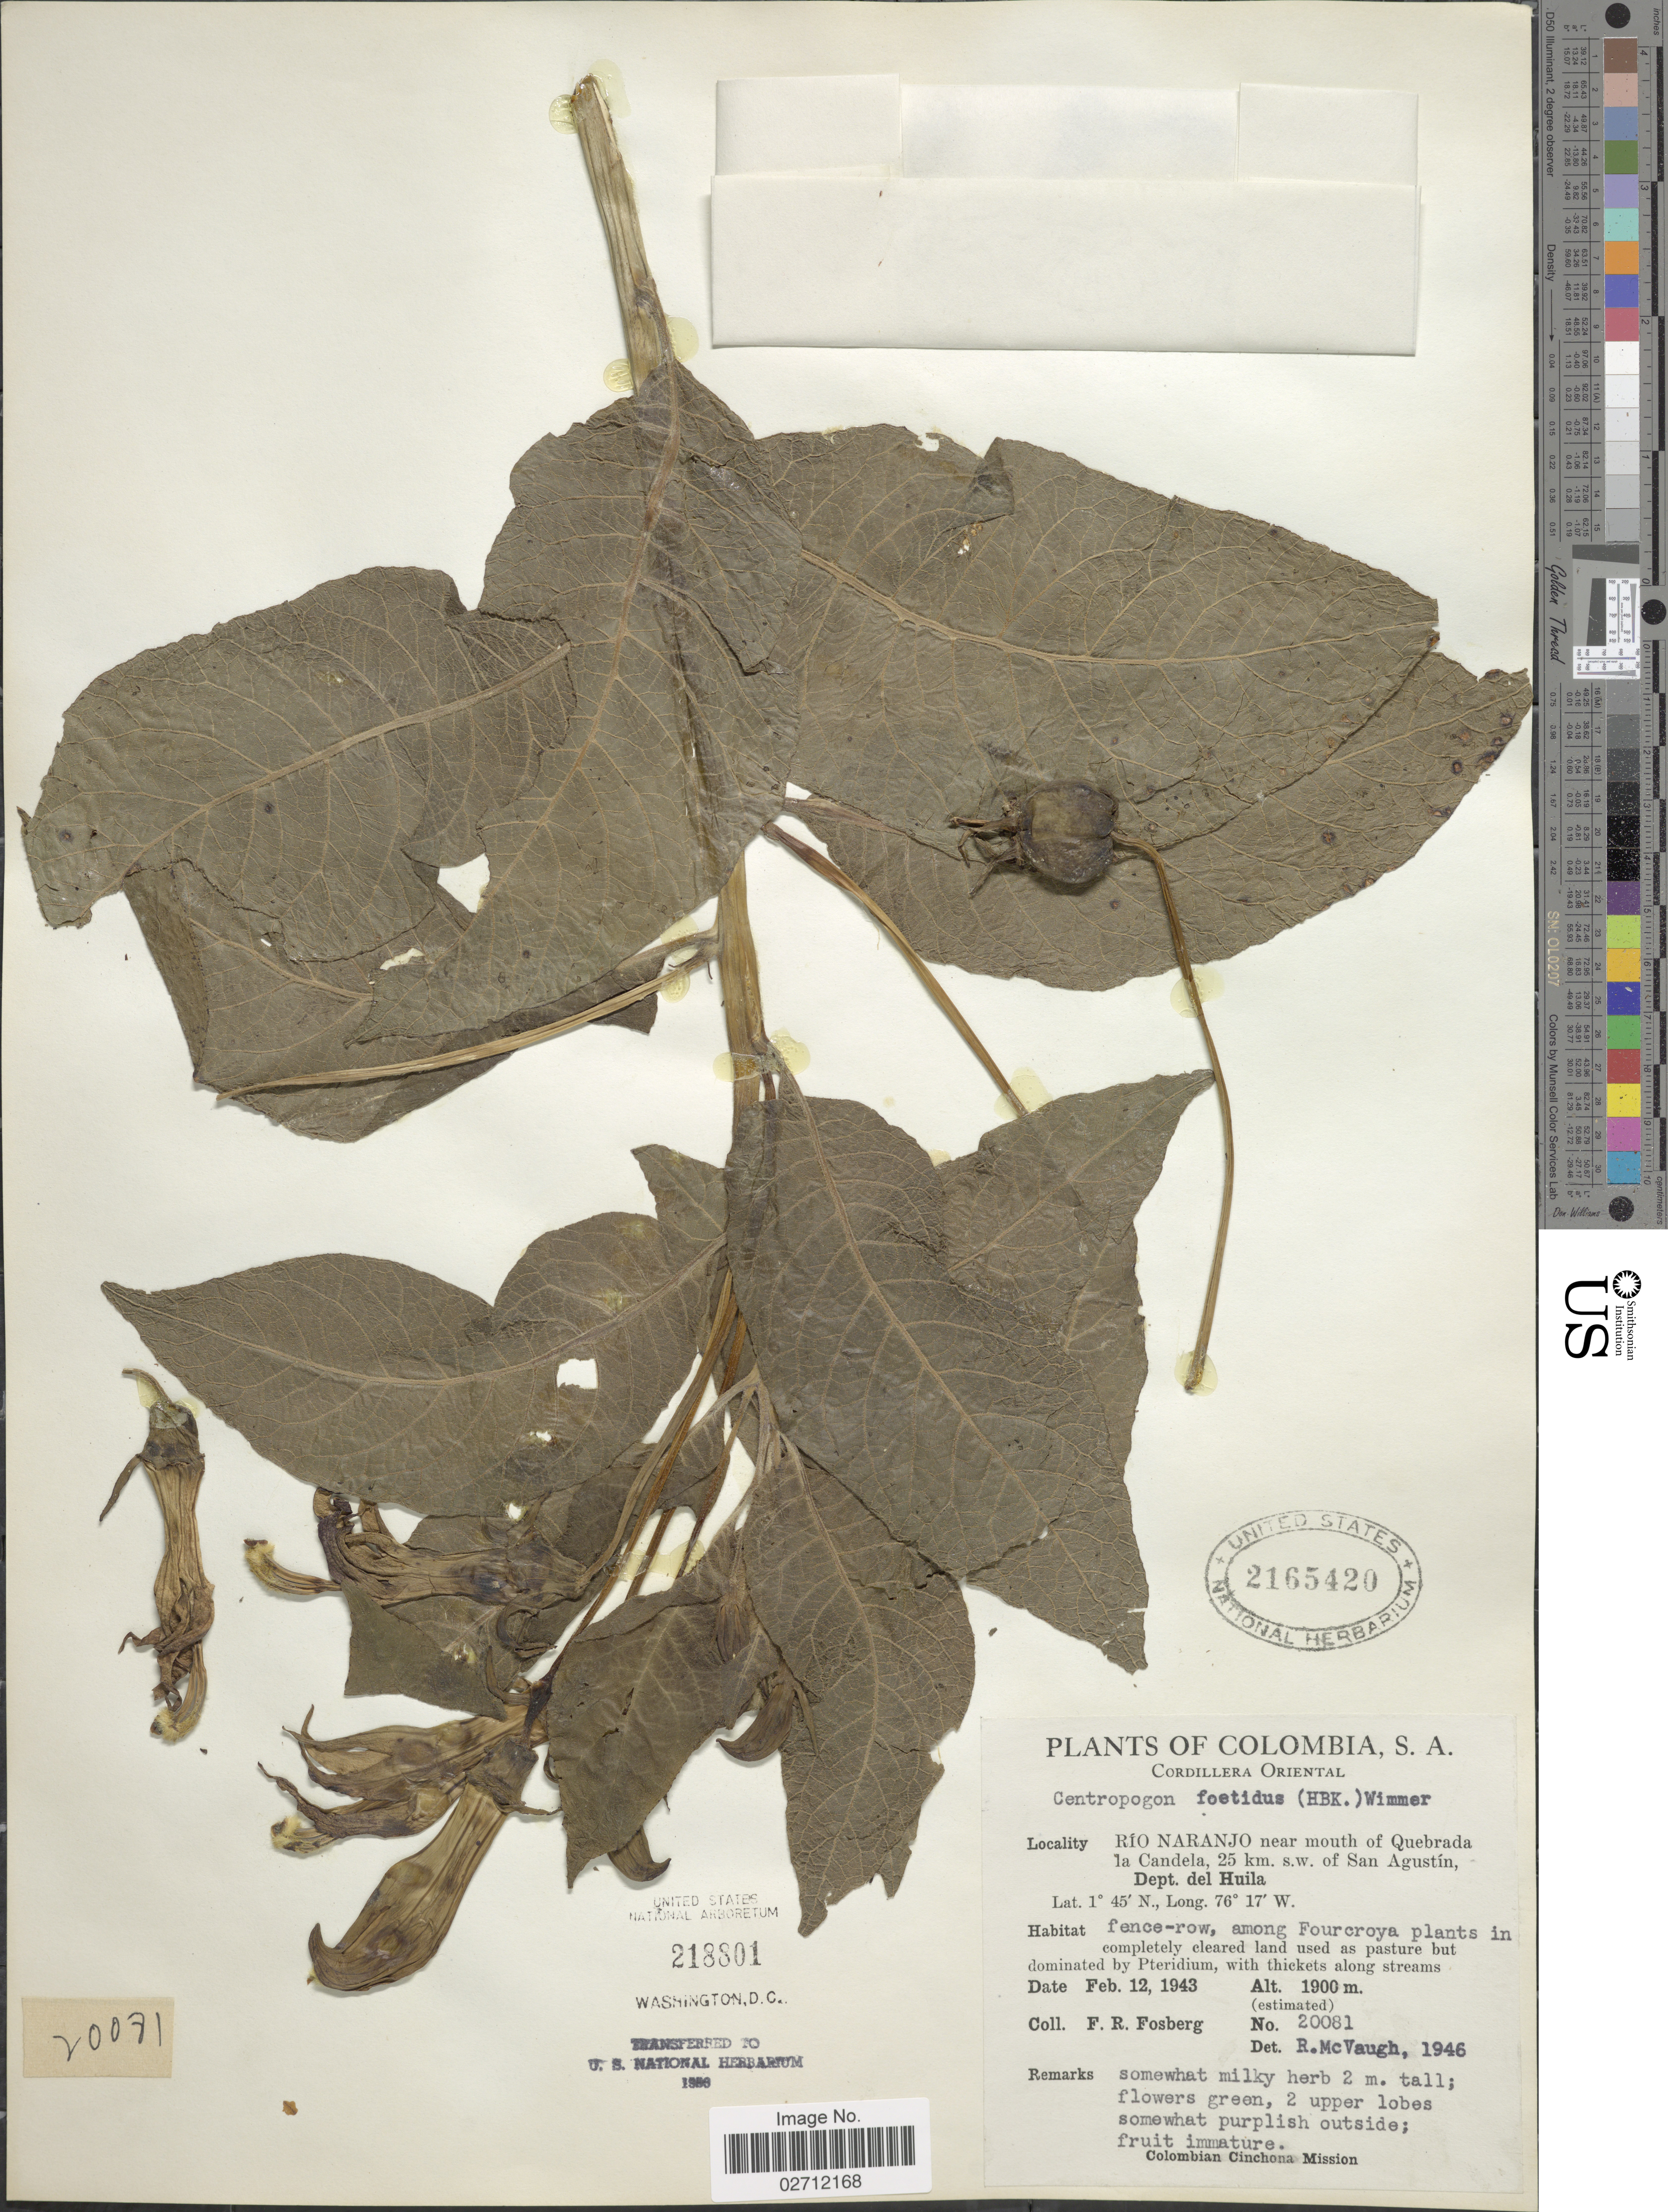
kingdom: Plantae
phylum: Tracheophyta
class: Magnoliopsida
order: Asterales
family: Campanulaceae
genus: Centropogon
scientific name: Centropogon foetidus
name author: (Willd. ex Kunth) E. Wimm.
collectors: F. R. Fosberg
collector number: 20081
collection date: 1943-02-12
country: Colombia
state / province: Huila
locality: Cordillera Oriental, Rio Naranjo near mouth of Quebrada la Candela, 25 km. s.w. of San Agustin, along streams.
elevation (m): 1900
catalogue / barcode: US 2165420